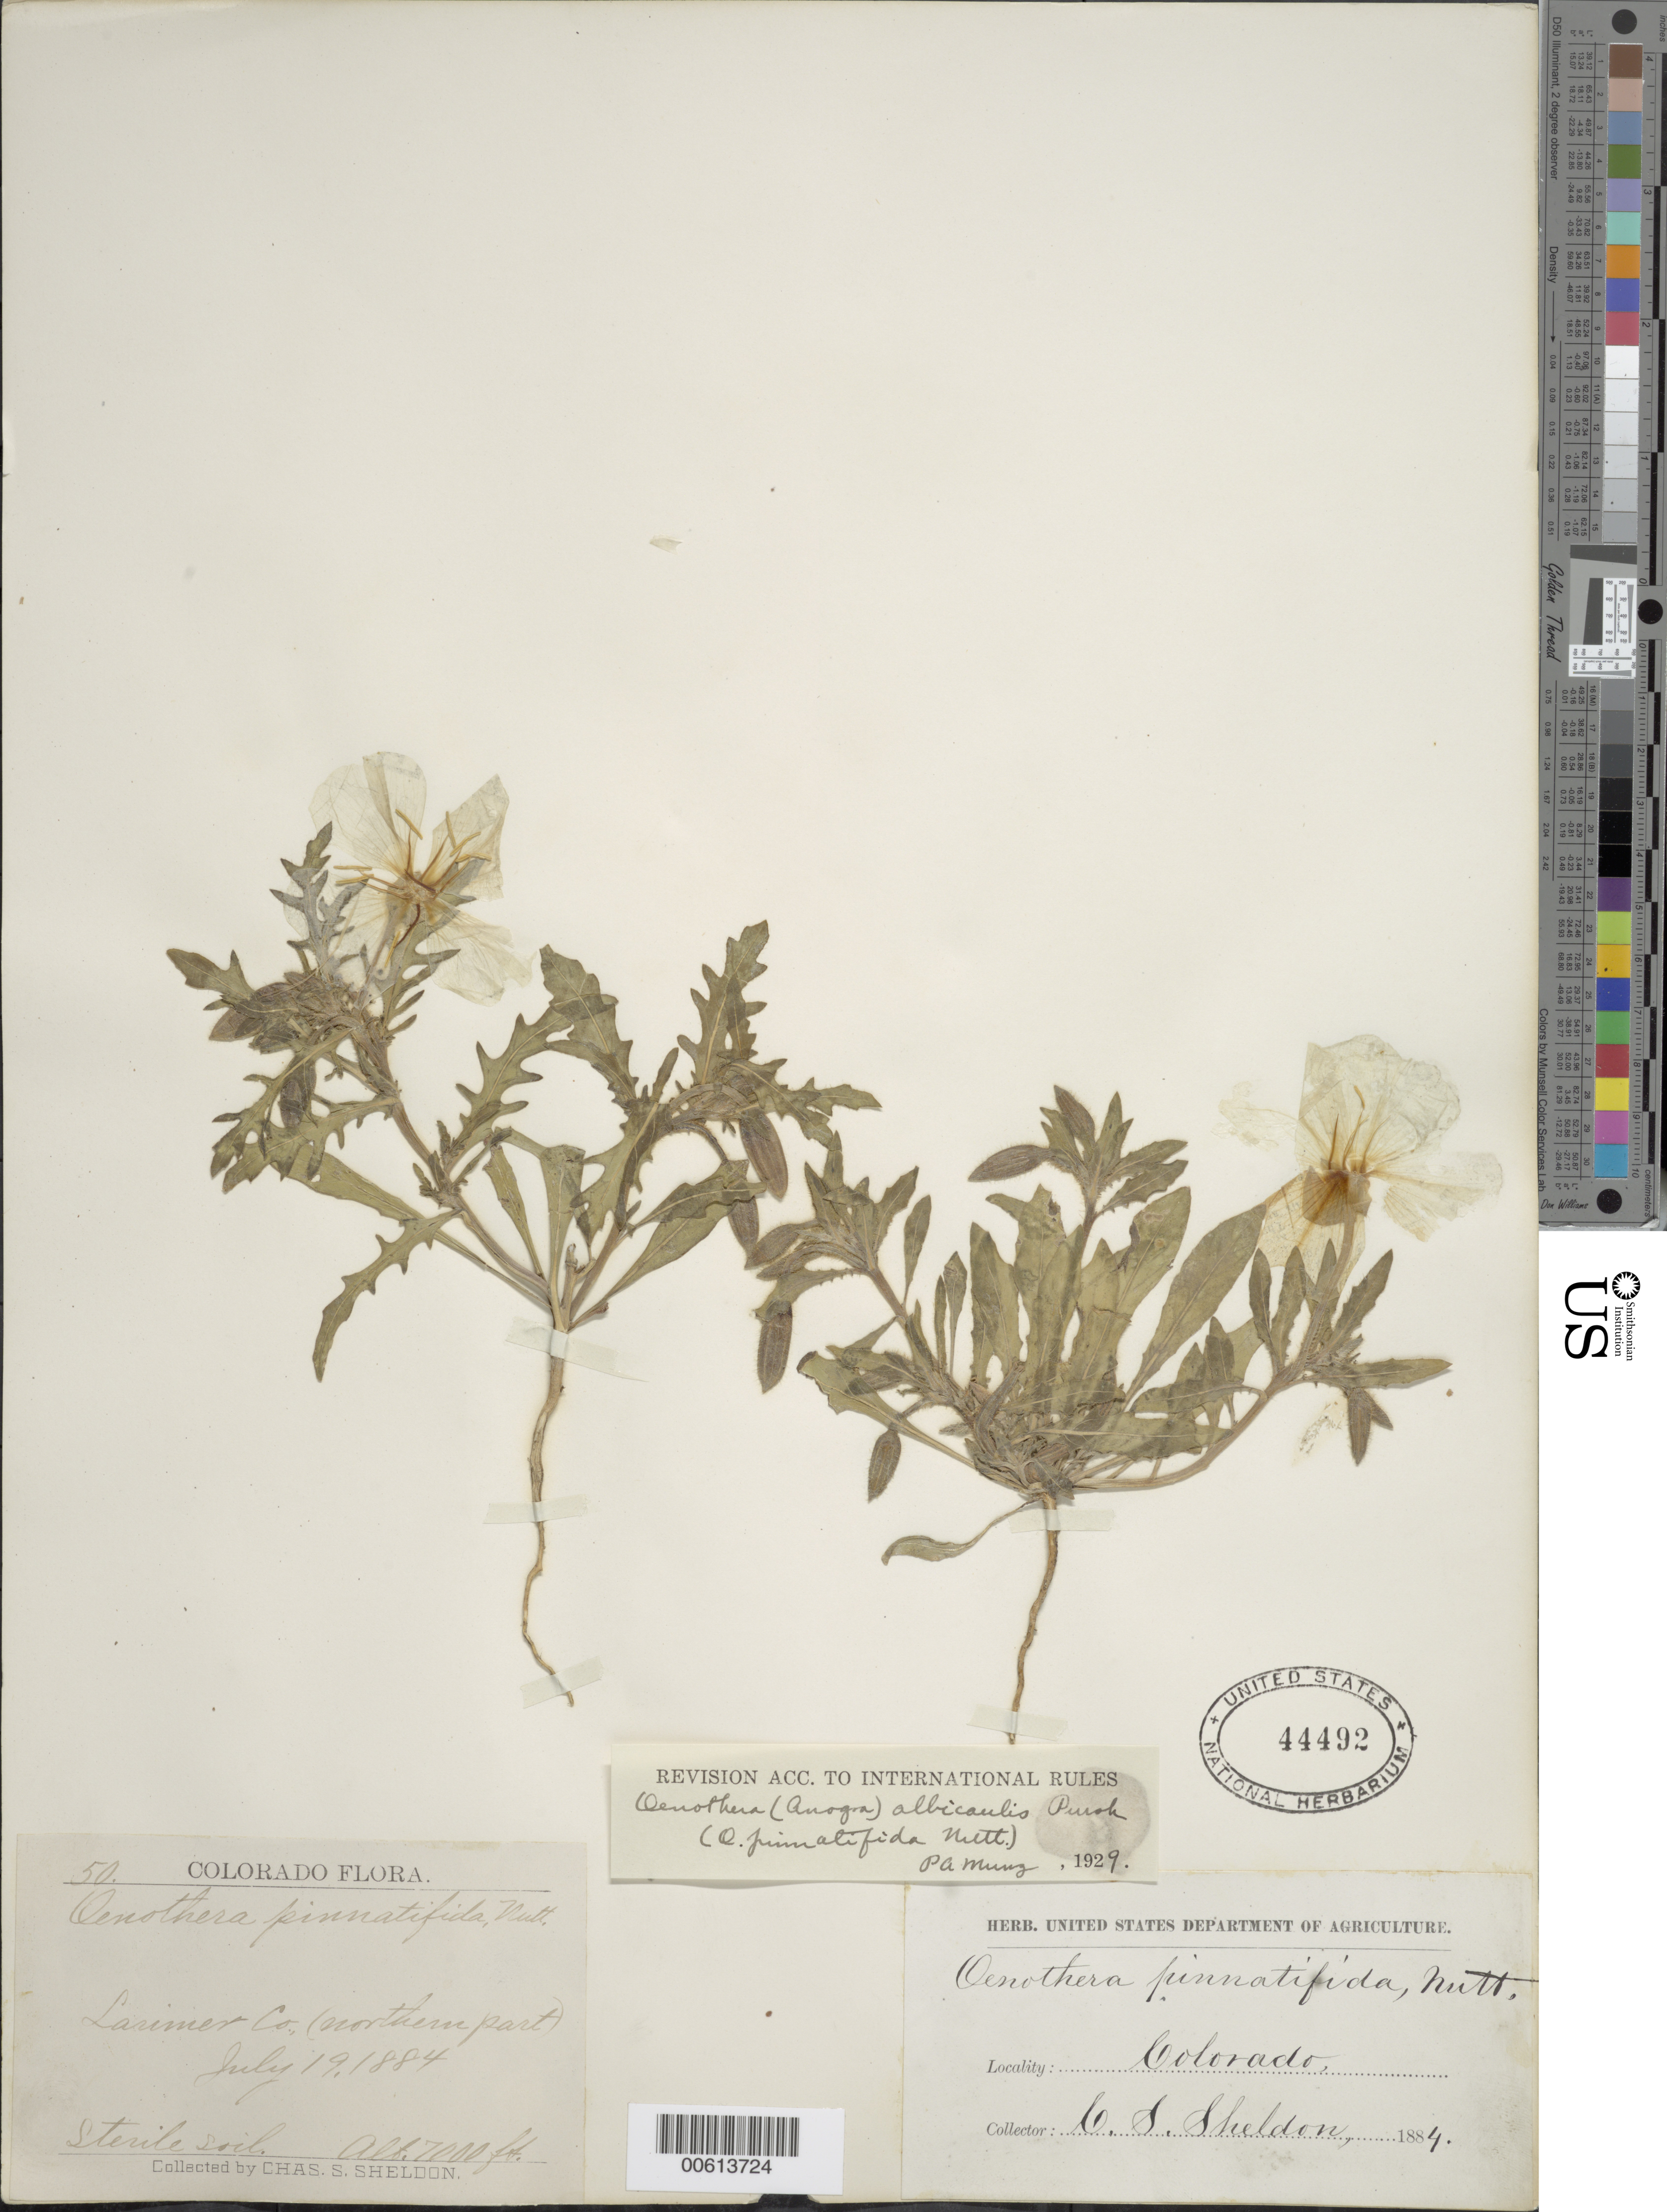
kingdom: Plantae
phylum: Tracheophyta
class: Magnoliopsida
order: Myrtales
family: Onagraceae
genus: Oenothera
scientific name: Oenothera albicaulis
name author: Pursh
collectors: C. S. Sheldon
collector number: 50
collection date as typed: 19 Jul 1884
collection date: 1884-07-19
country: United States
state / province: Colorado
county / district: Larimer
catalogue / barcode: US 44492